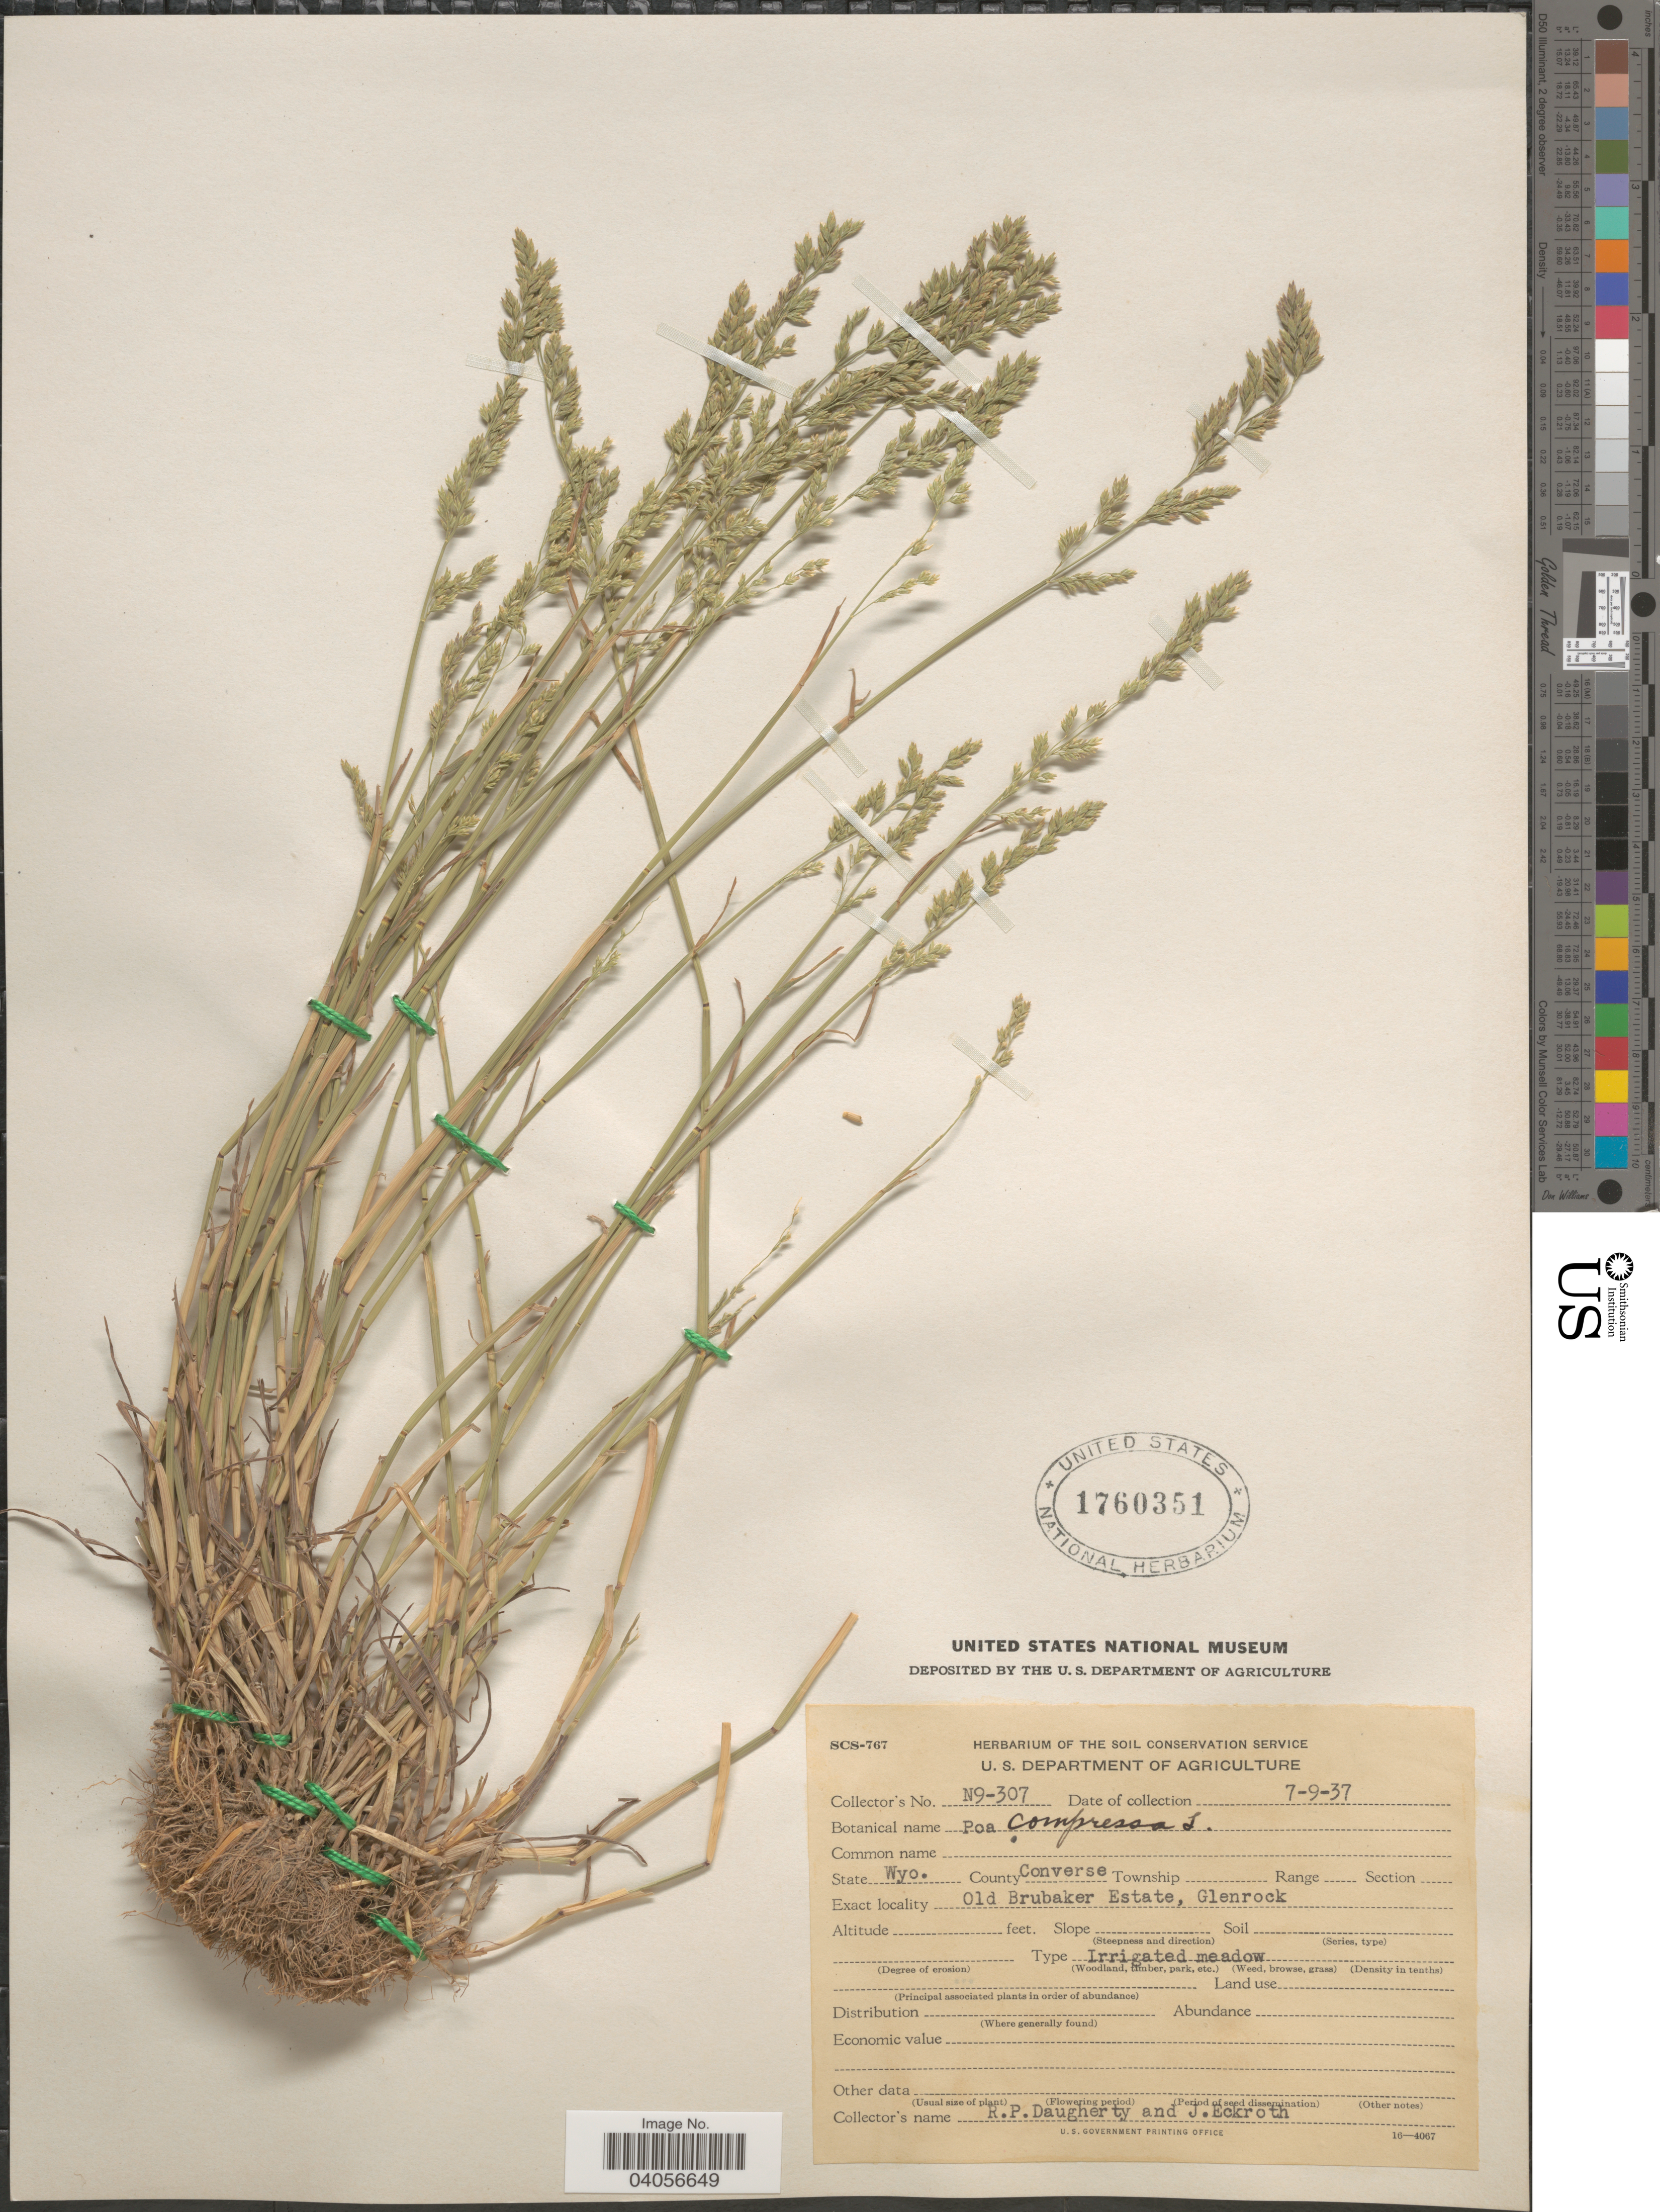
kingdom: Plantae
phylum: Tracheophyta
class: Liliopsida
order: Poales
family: Poaceae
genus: Poa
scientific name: Poa compressa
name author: L.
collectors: R. Daugherty & J. Eckroth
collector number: N9-307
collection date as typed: Transcribed d/m/y: 9/7/37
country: United States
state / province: Wyoming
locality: County Converse. Old Brubaker Estate, Glenrock.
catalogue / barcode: US 1760351